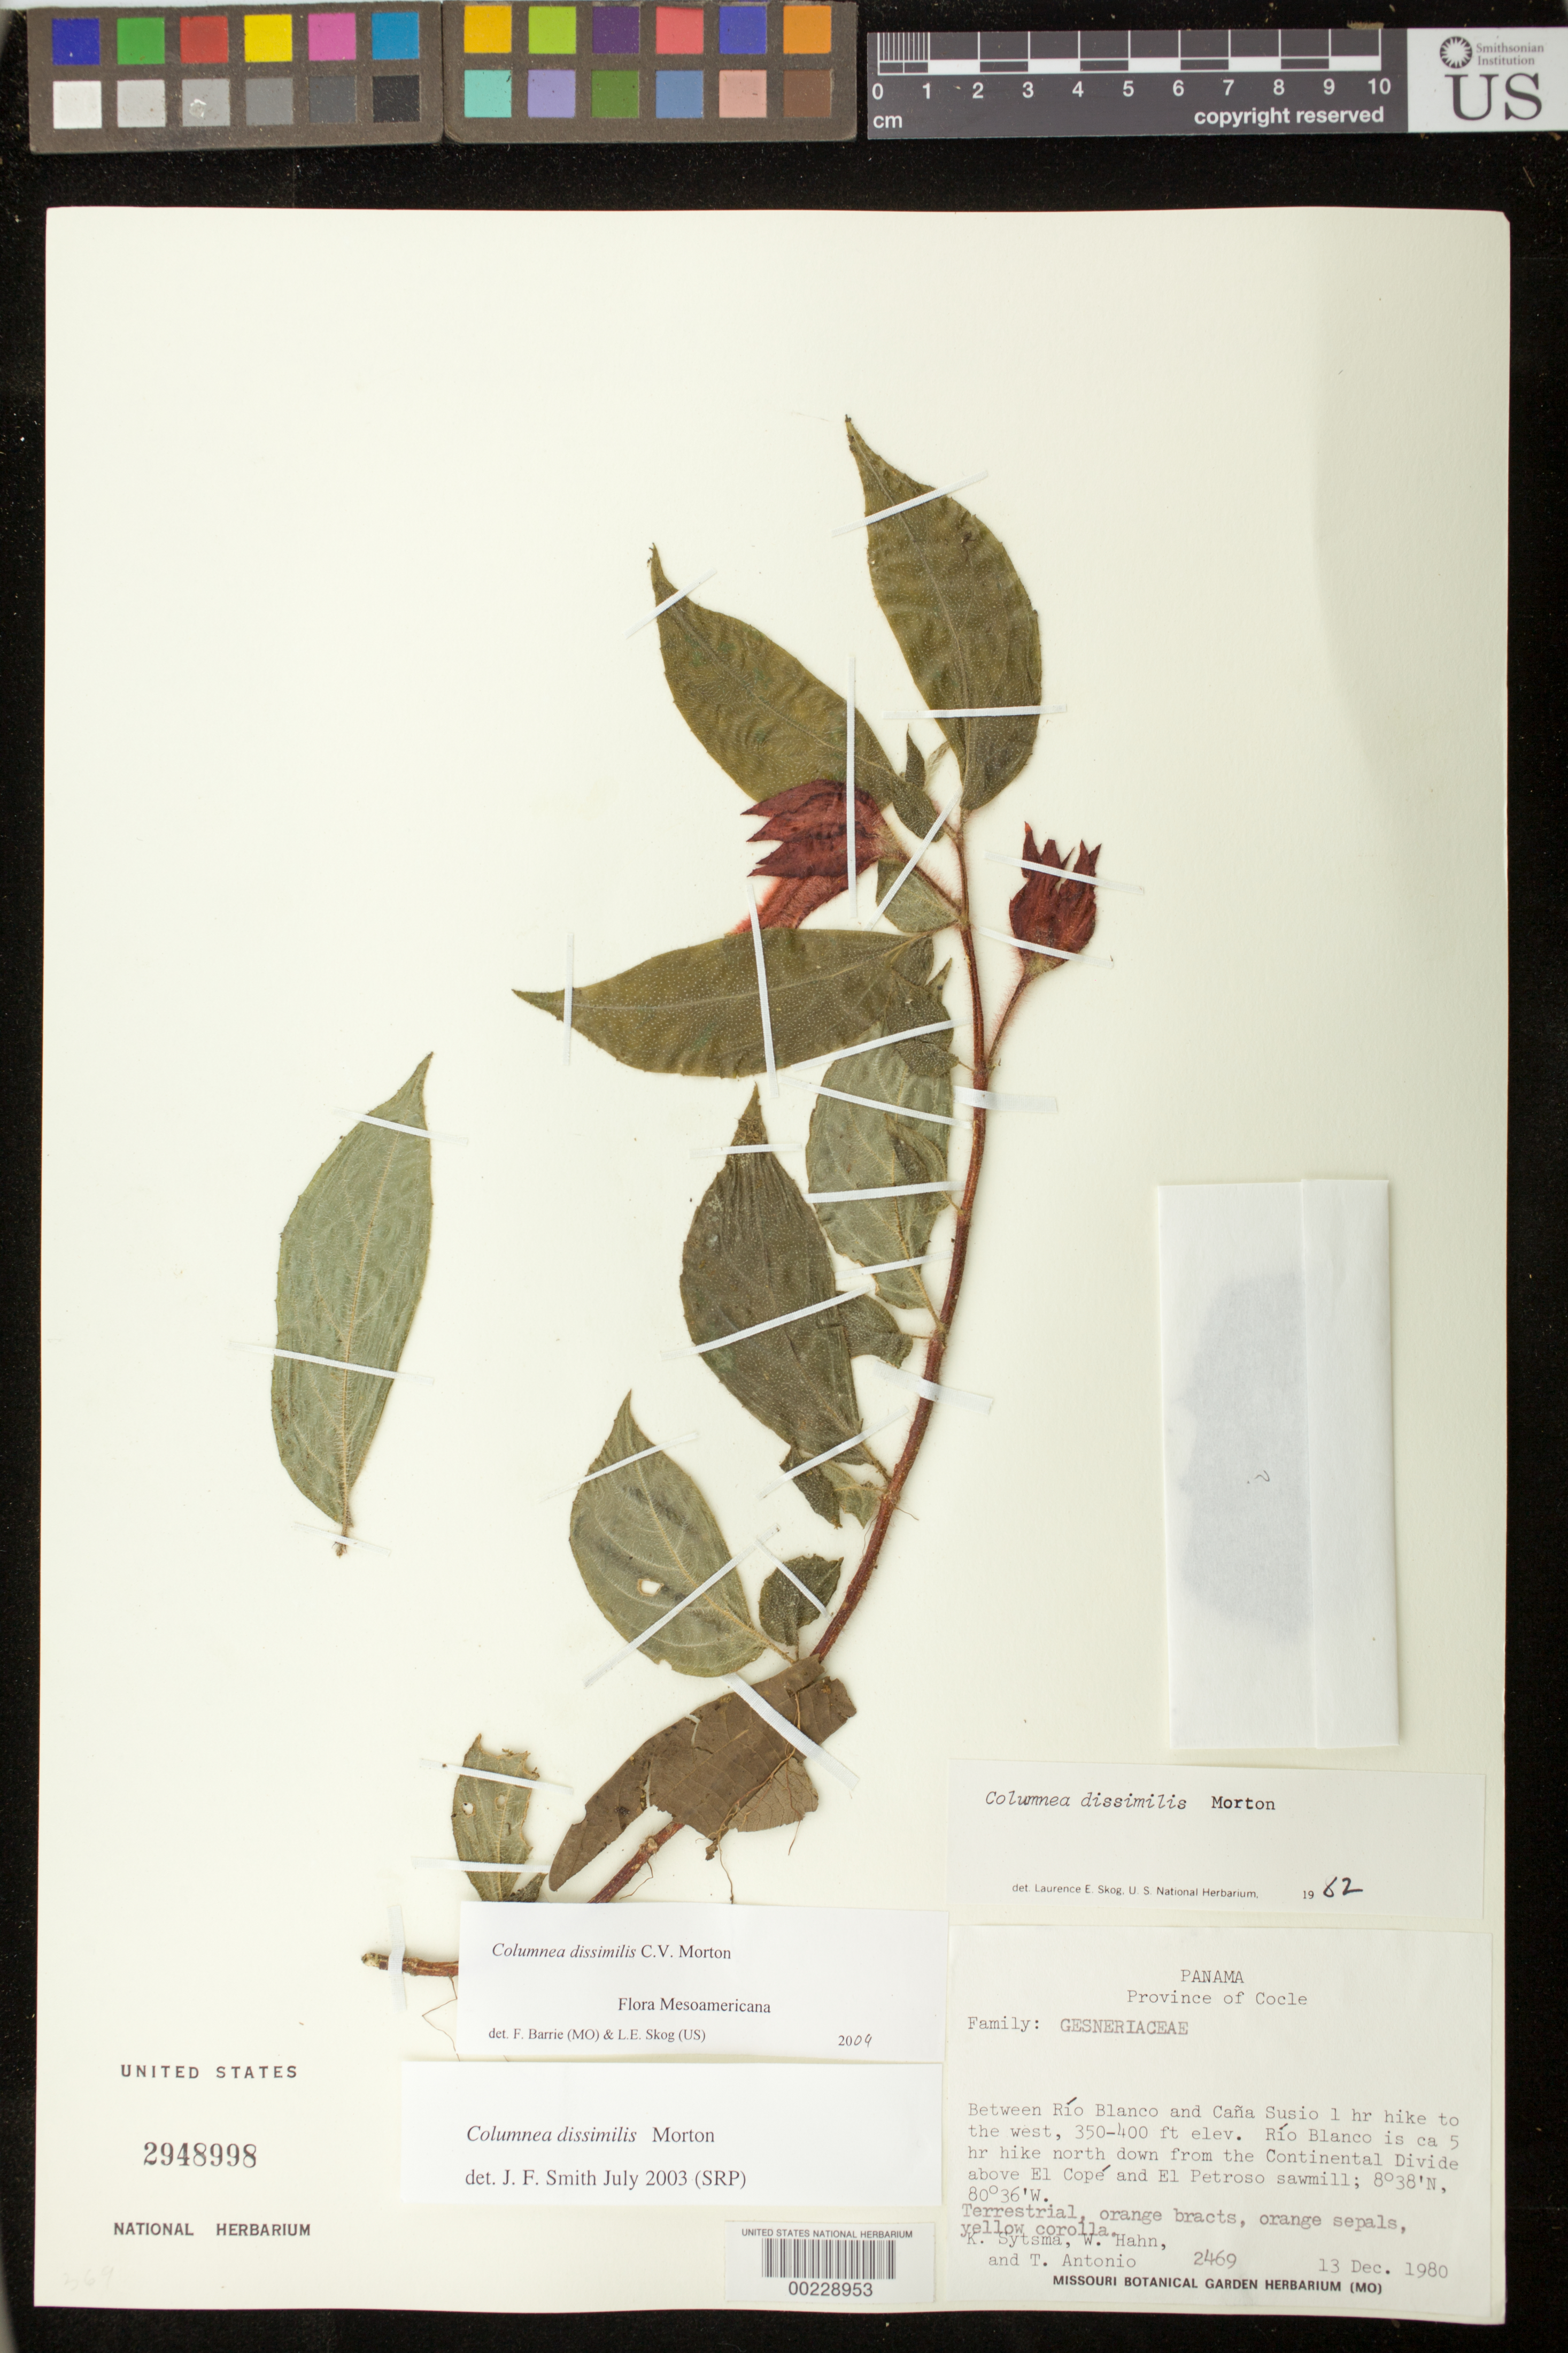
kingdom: Plantae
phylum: Tracheophyta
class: Magnoliopsida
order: Lamiales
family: Gesneriaceae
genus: Columnea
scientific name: Columnea dissimilis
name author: C.V. Morton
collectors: K. J. Sytsma, W. Hahn & T. Antonio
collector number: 2469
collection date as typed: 13 Dec 1980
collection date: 1980-12-13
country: Panama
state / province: Coclé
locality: Between Rio Blanco & Cana Susio 1 hr hike to west, Rio Blanco is ca 5 hr hike N down from continental divide above El Cope ...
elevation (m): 107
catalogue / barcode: US 2948998